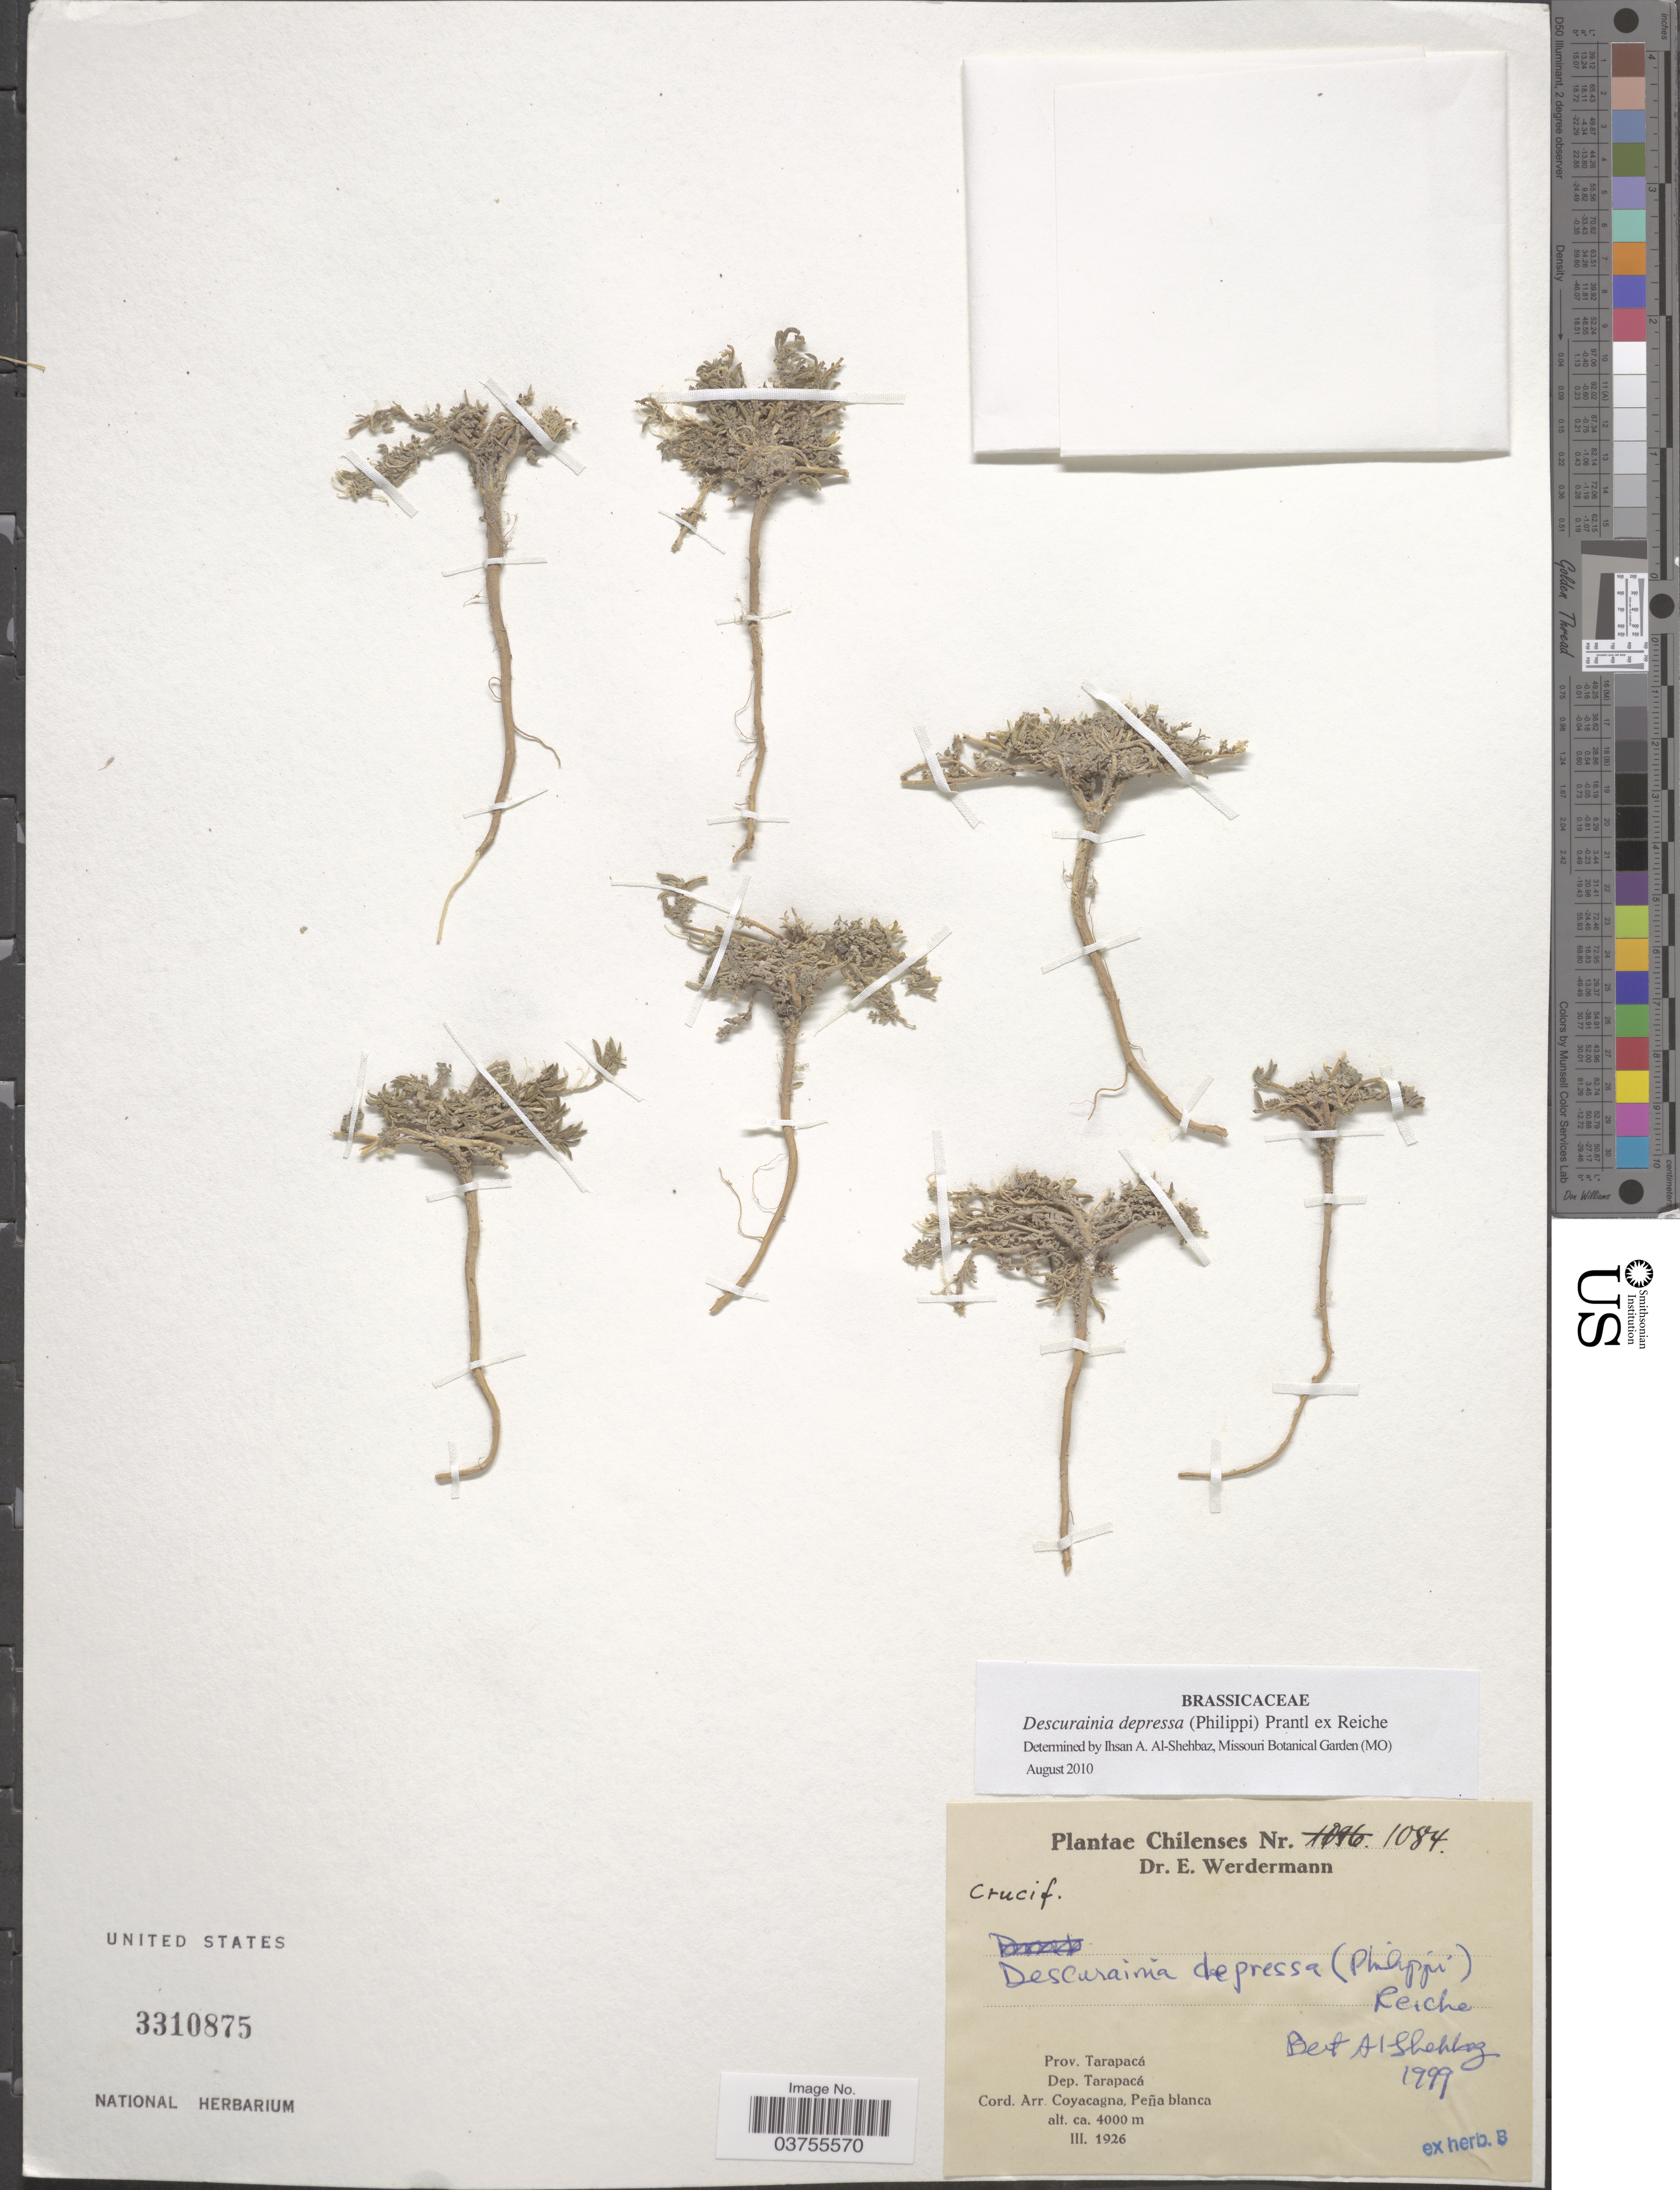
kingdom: Plantae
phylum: Tracheophyta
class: Magnoliopsida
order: Brassicales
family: Brassicaceae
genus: Descurainia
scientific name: Descurainia depressa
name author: (Phil. & C.A. Mey.) Prantl ex Reiche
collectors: E. Werdermann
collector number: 1084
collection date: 1926-03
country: Chile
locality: Prov. Tarapacá, Dep. Tarapacá. Cord. Arr. Coyacagna, Peña blanca.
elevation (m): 4000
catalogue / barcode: US 3310875